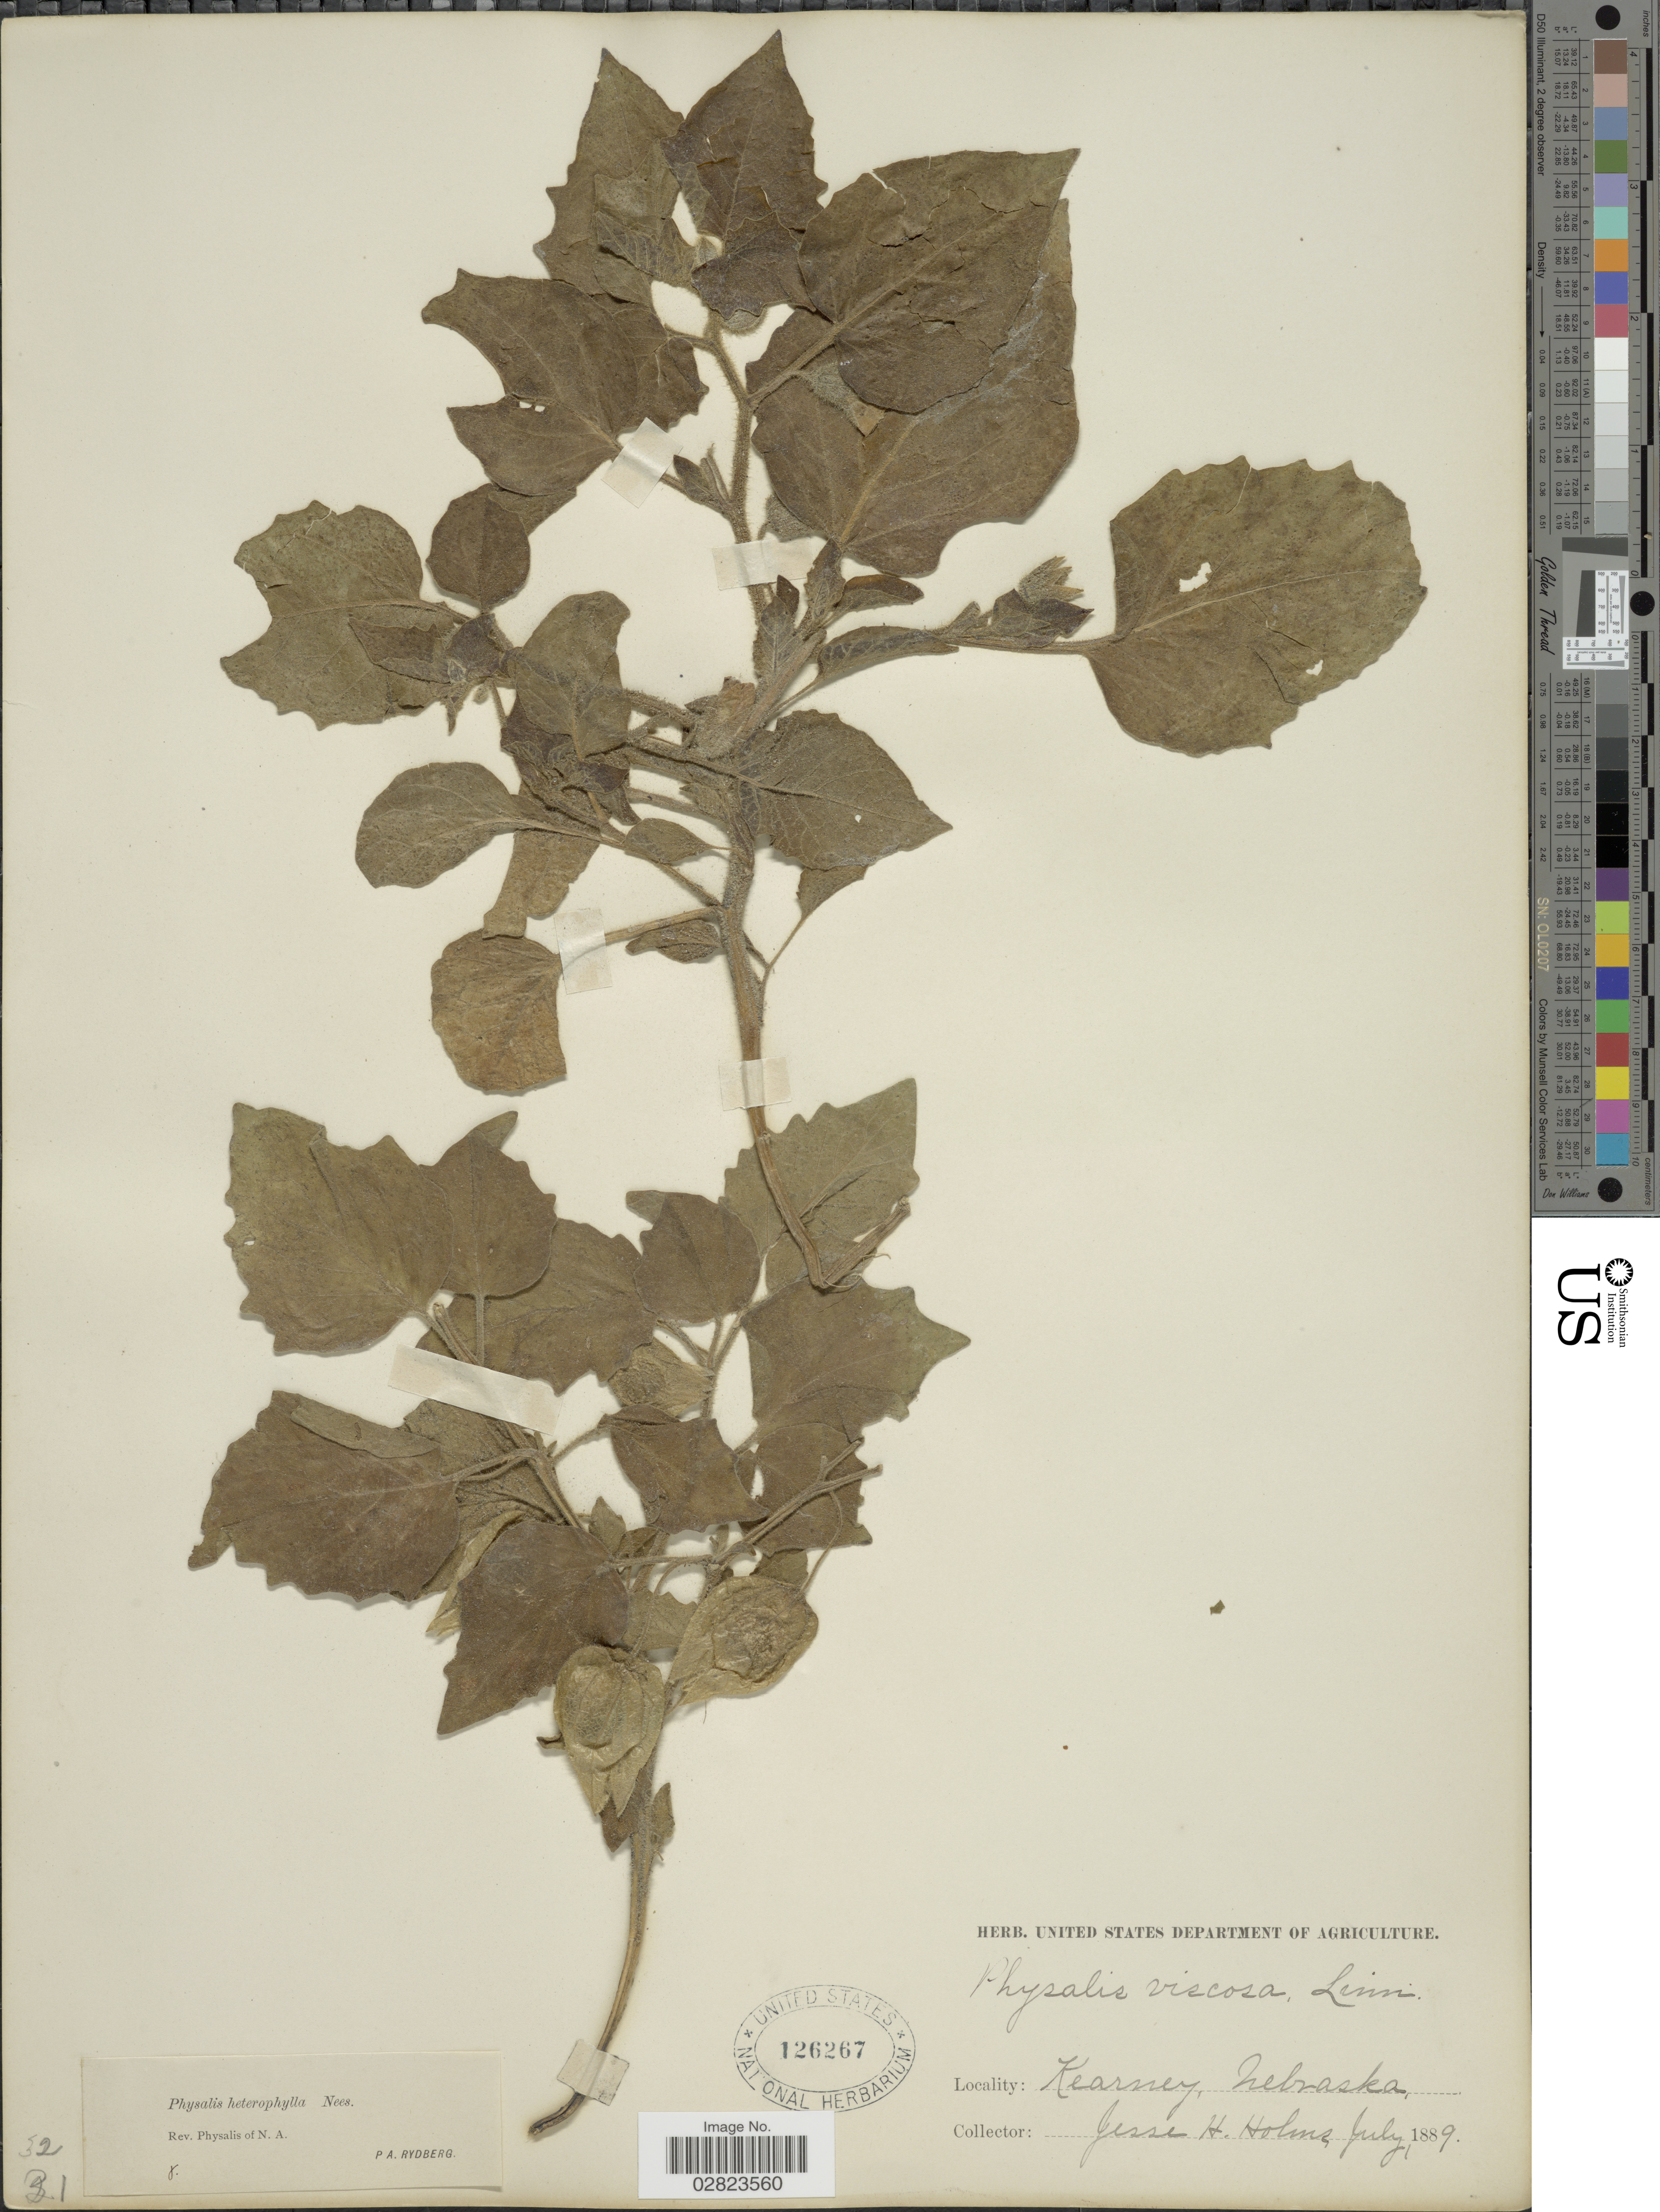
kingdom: Plantae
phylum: Tracheophyta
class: Magnoliopsida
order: Solanales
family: Solanaceae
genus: Physalis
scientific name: Physalis heterophylla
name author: Nees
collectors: J. H. Holms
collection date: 1889-07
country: United States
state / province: Nebraska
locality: Kearney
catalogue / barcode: US 126267